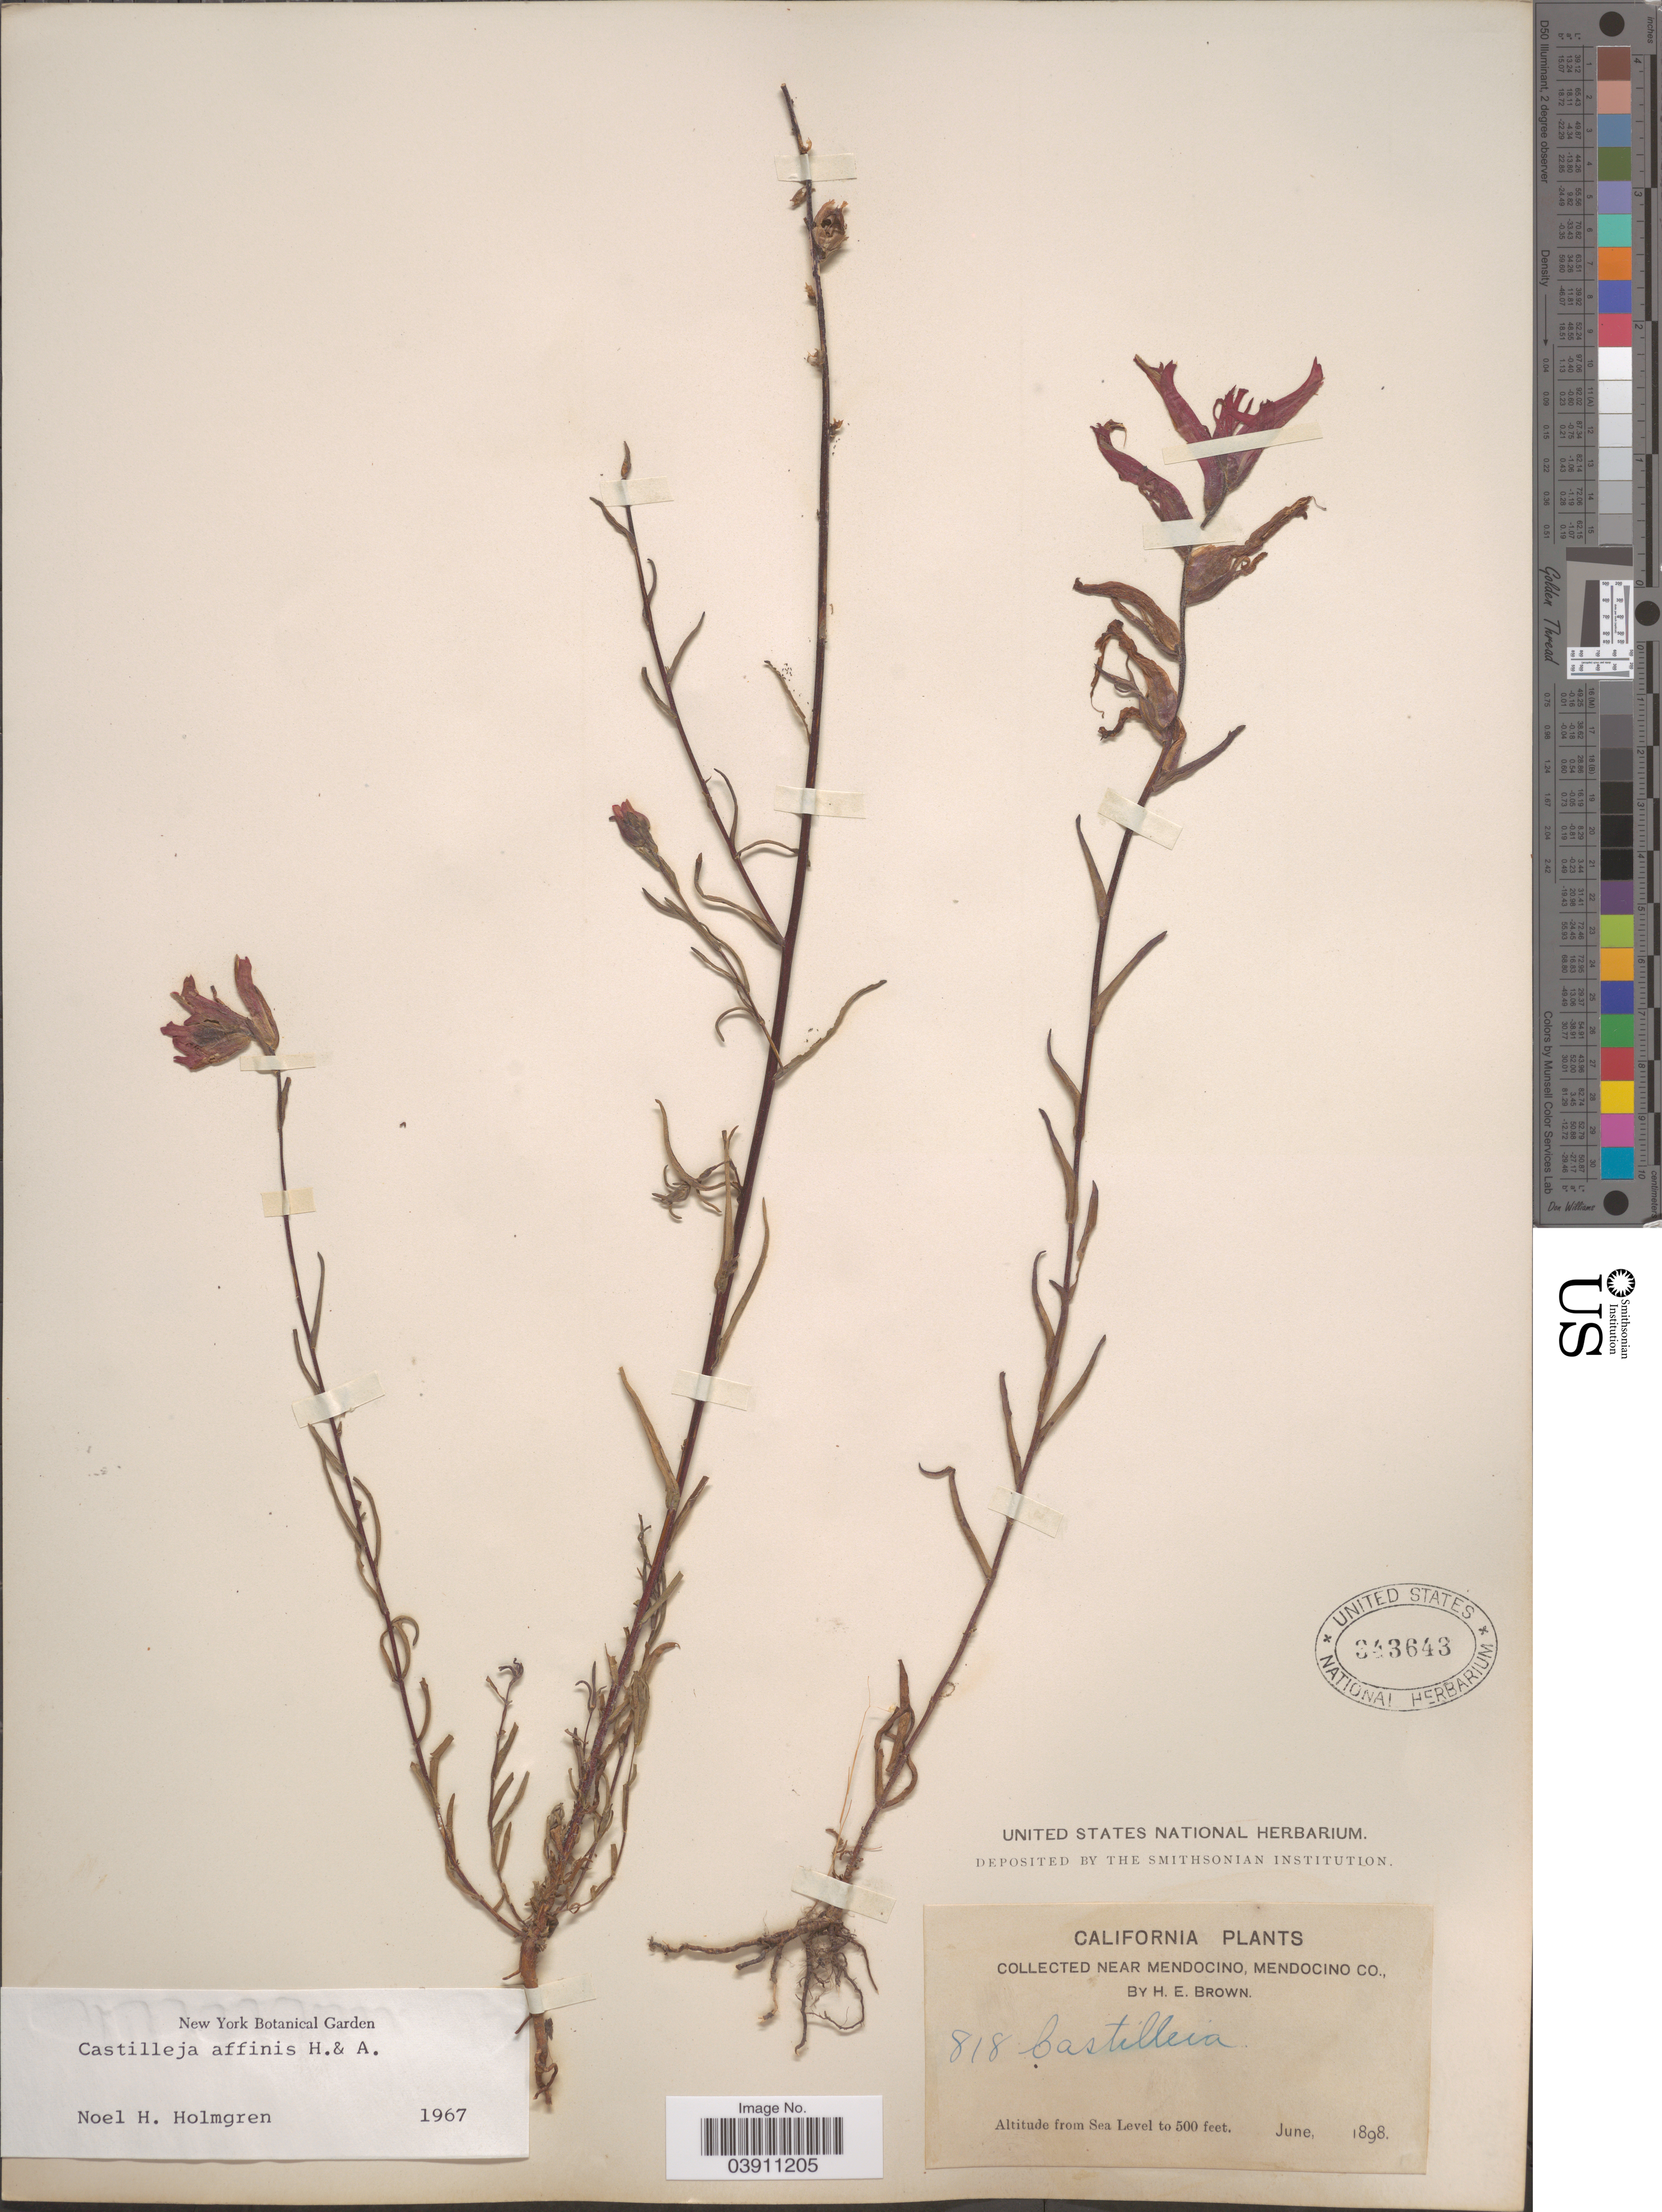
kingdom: Plantae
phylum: Tracheophyta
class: Magnoliopsida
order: Lamiales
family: Orobanchaceae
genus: Castilleja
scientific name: Castilleja affinis subsp. neglecta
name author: (Zeile) T.I. Chuang & Heckard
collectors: H. E. Brown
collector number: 818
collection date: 1898-06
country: United States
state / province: California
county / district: Mendocino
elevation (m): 0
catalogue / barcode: US 343643